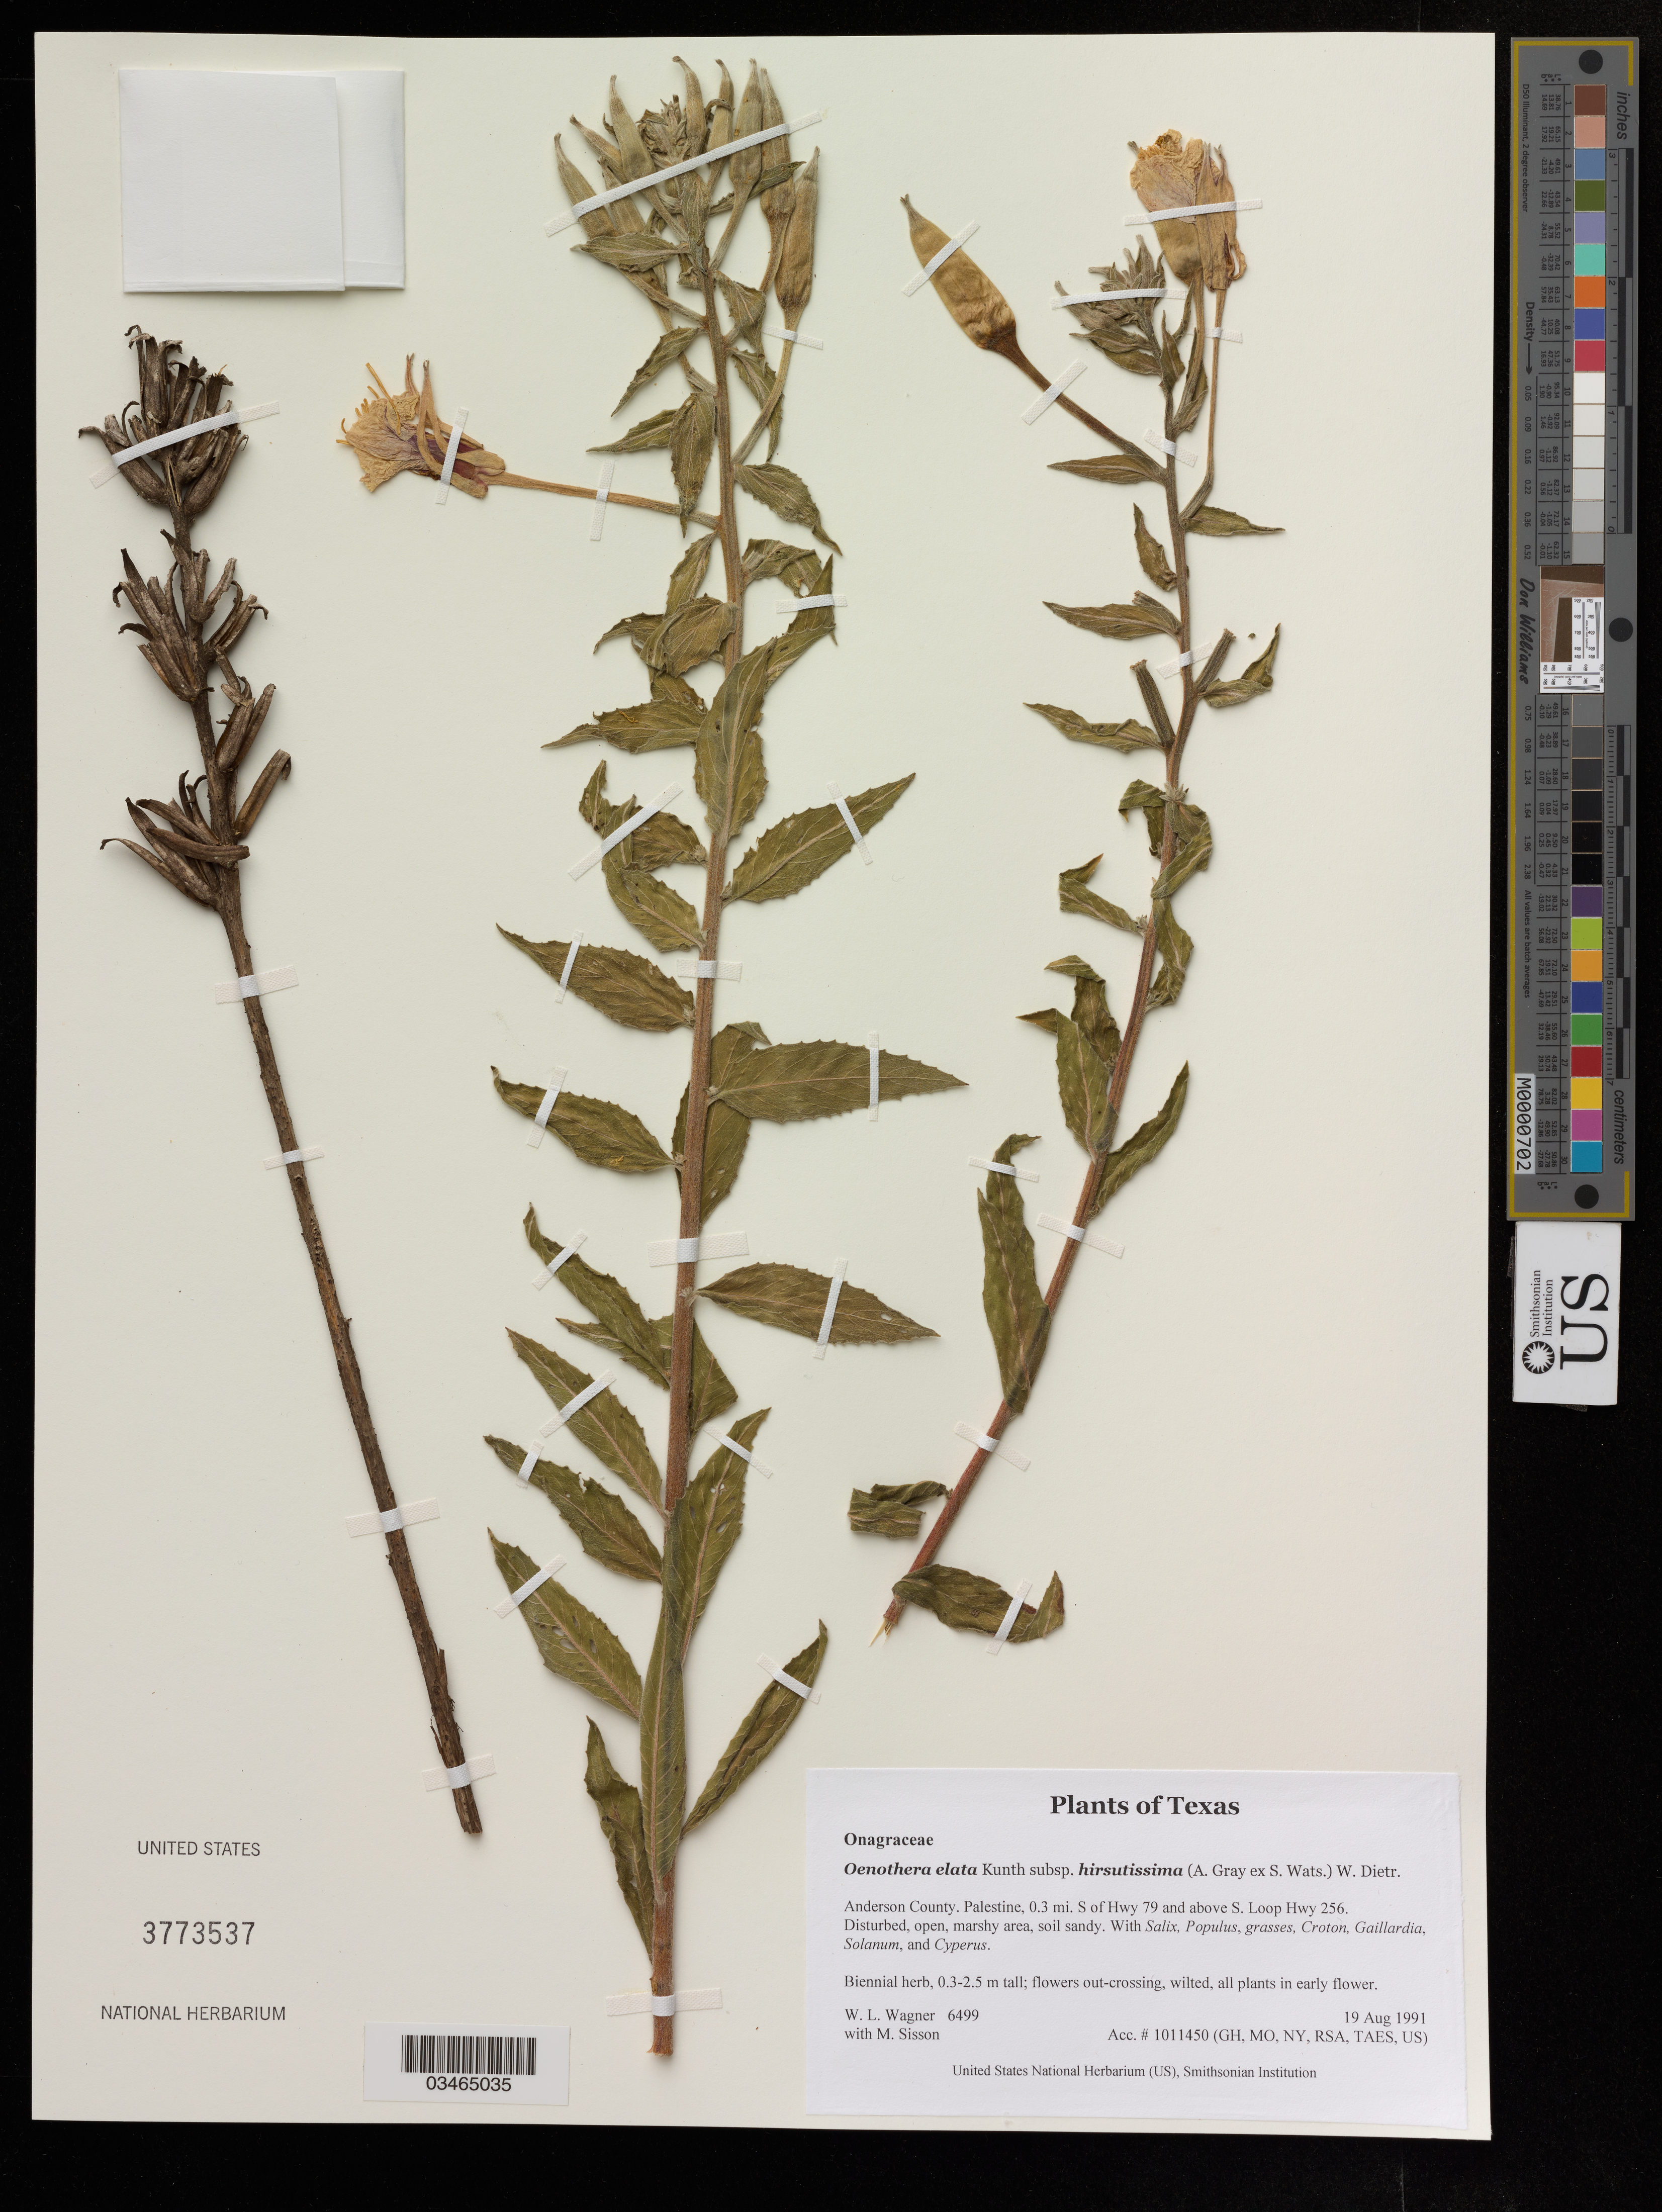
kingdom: Plantae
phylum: Tracheophyta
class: Magnoliopsida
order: Myrtales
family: Onagraceae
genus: Oenothera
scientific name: Oenothera elata subsp. hirsutissima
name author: (A. Gray ex S. Watson) W. Dietr.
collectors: W. L. Wagner & M. Sisson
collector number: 6499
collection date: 1991-08-19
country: United States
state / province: Texas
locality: Anderson County, Palestine, 0.3 mi. S of Hwy 79 and above S. Loop Hwy 256.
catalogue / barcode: US 3773537